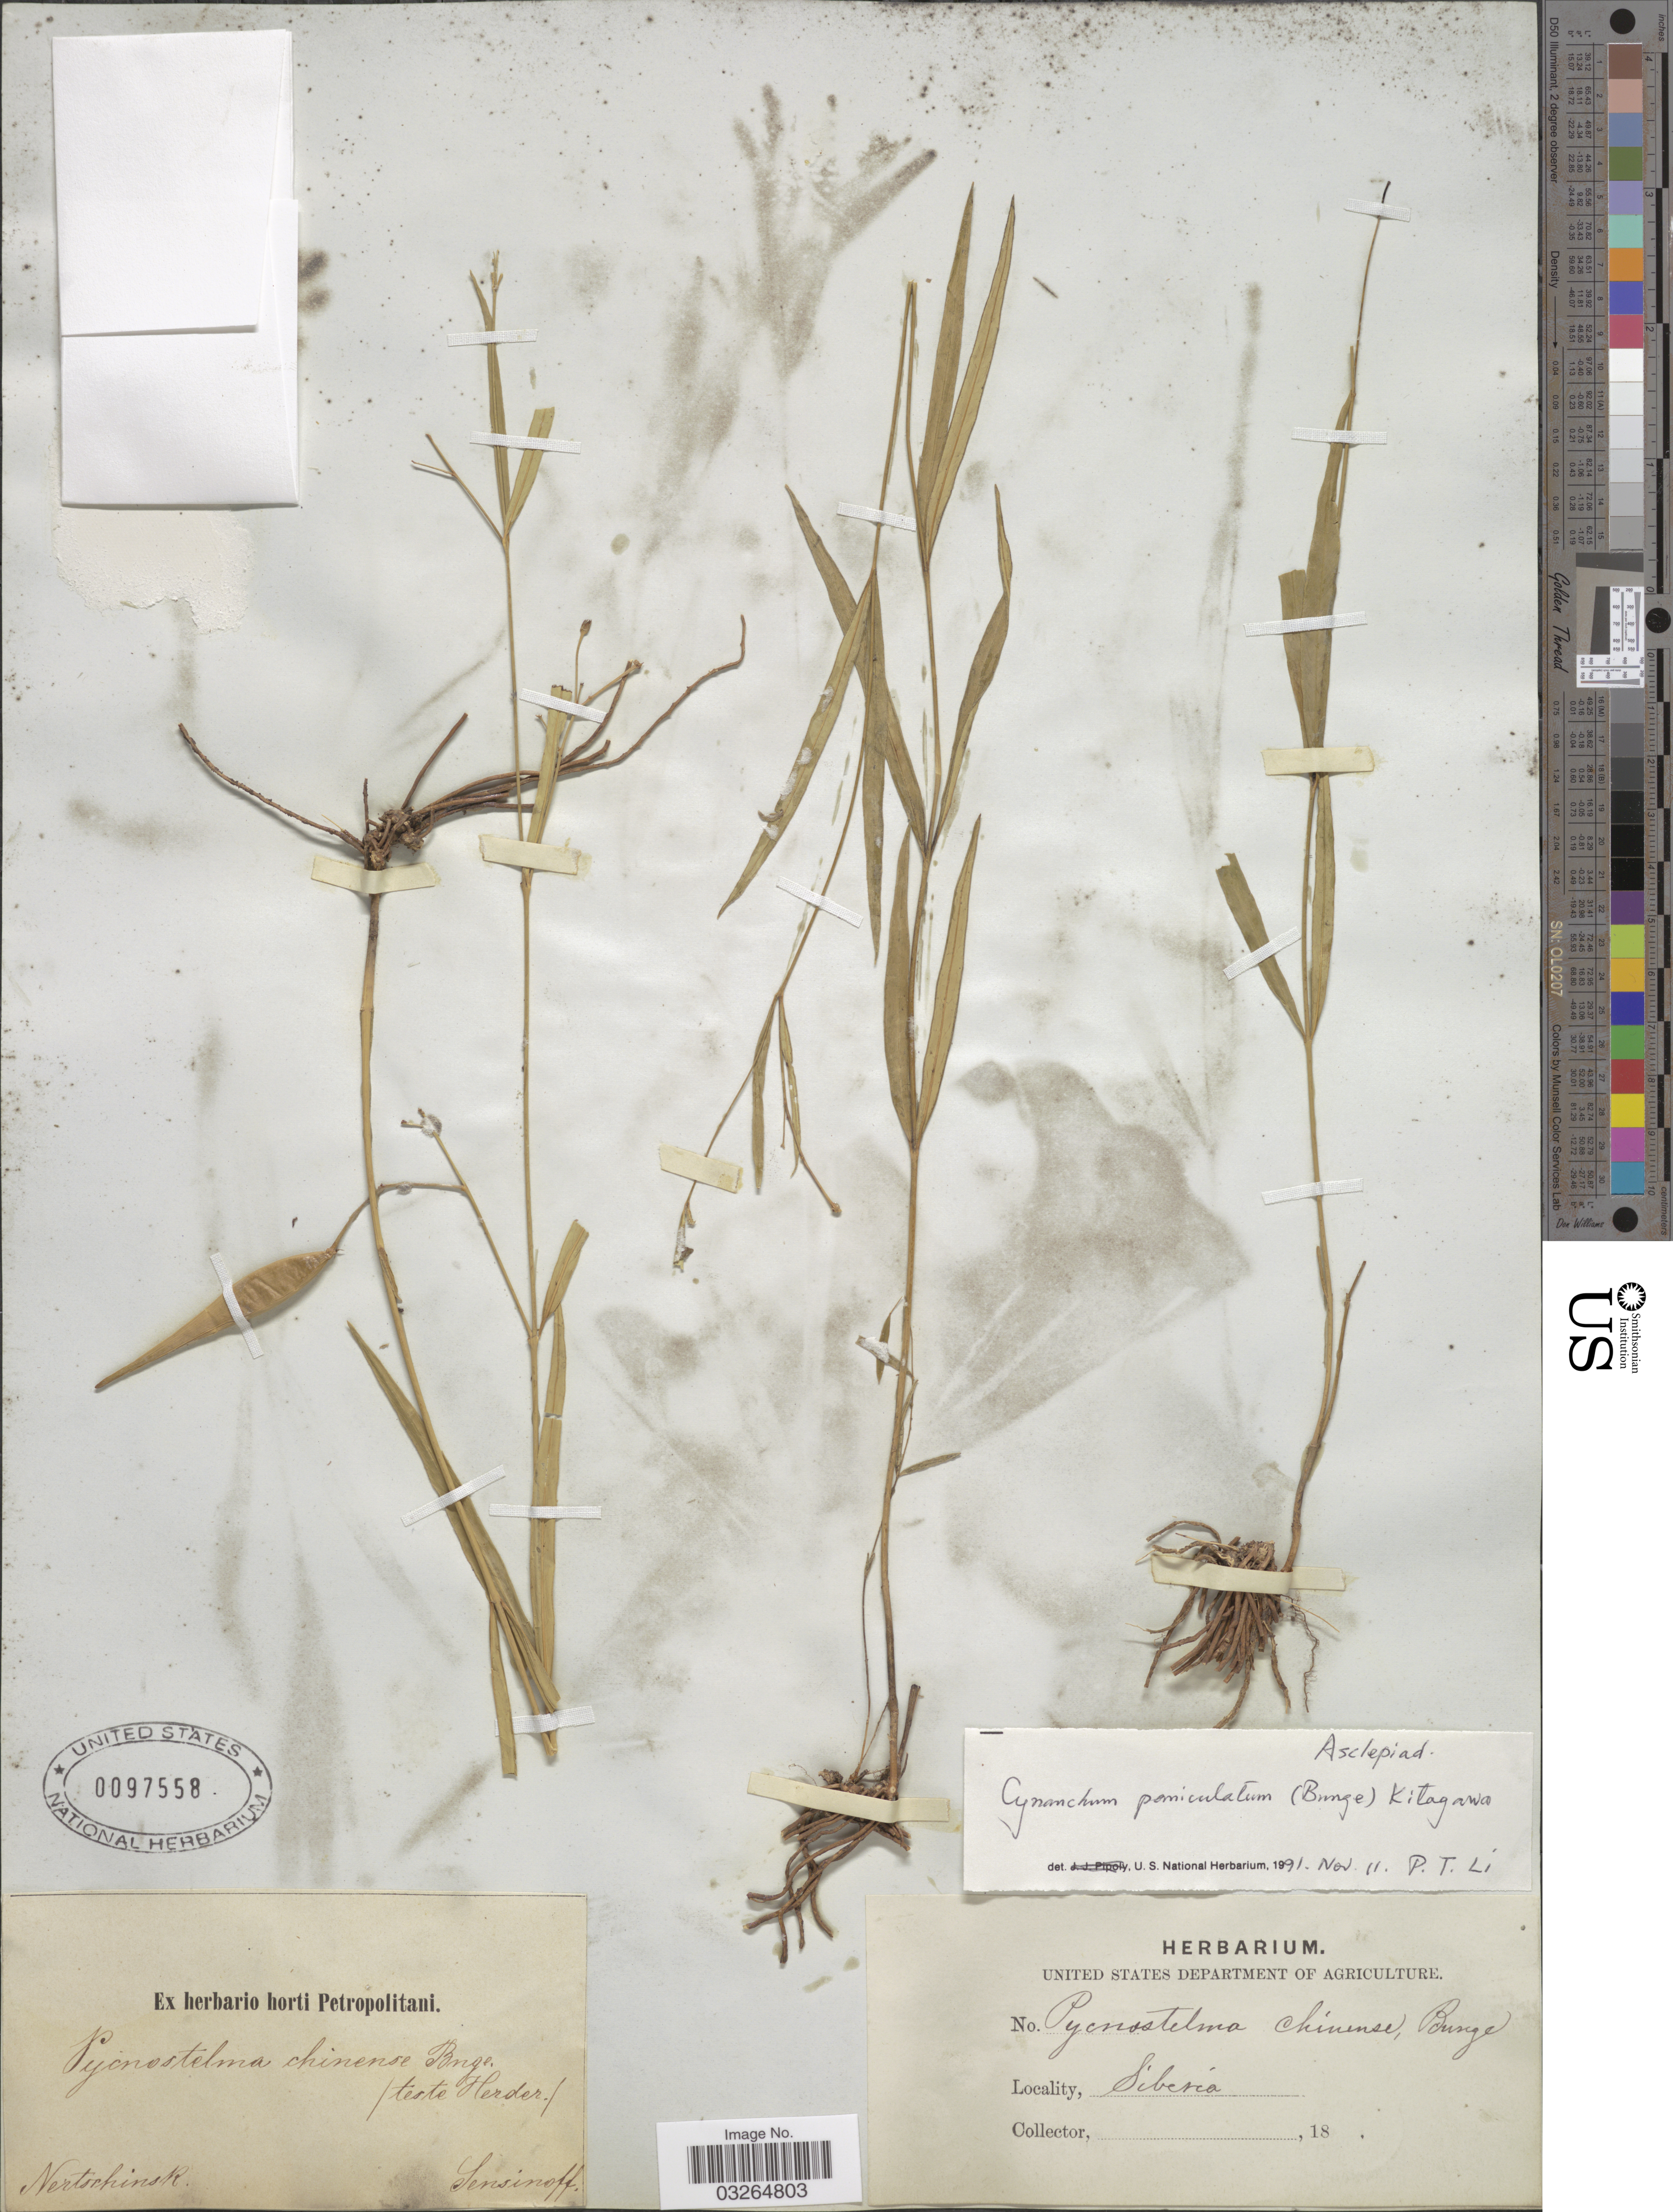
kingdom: Plantae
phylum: Tracheophyta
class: Magnoliopsida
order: Gentianales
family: Apocynaceae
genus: Cynanchum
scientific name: Cynanchum paniculatum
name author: (Bunge) Kitag. ex H. Hara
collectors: Sensinoff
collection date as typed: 18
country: Russian Federation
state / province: Zabaykalsky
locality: Nertschinsk, Siberia.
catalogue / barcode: US 97558